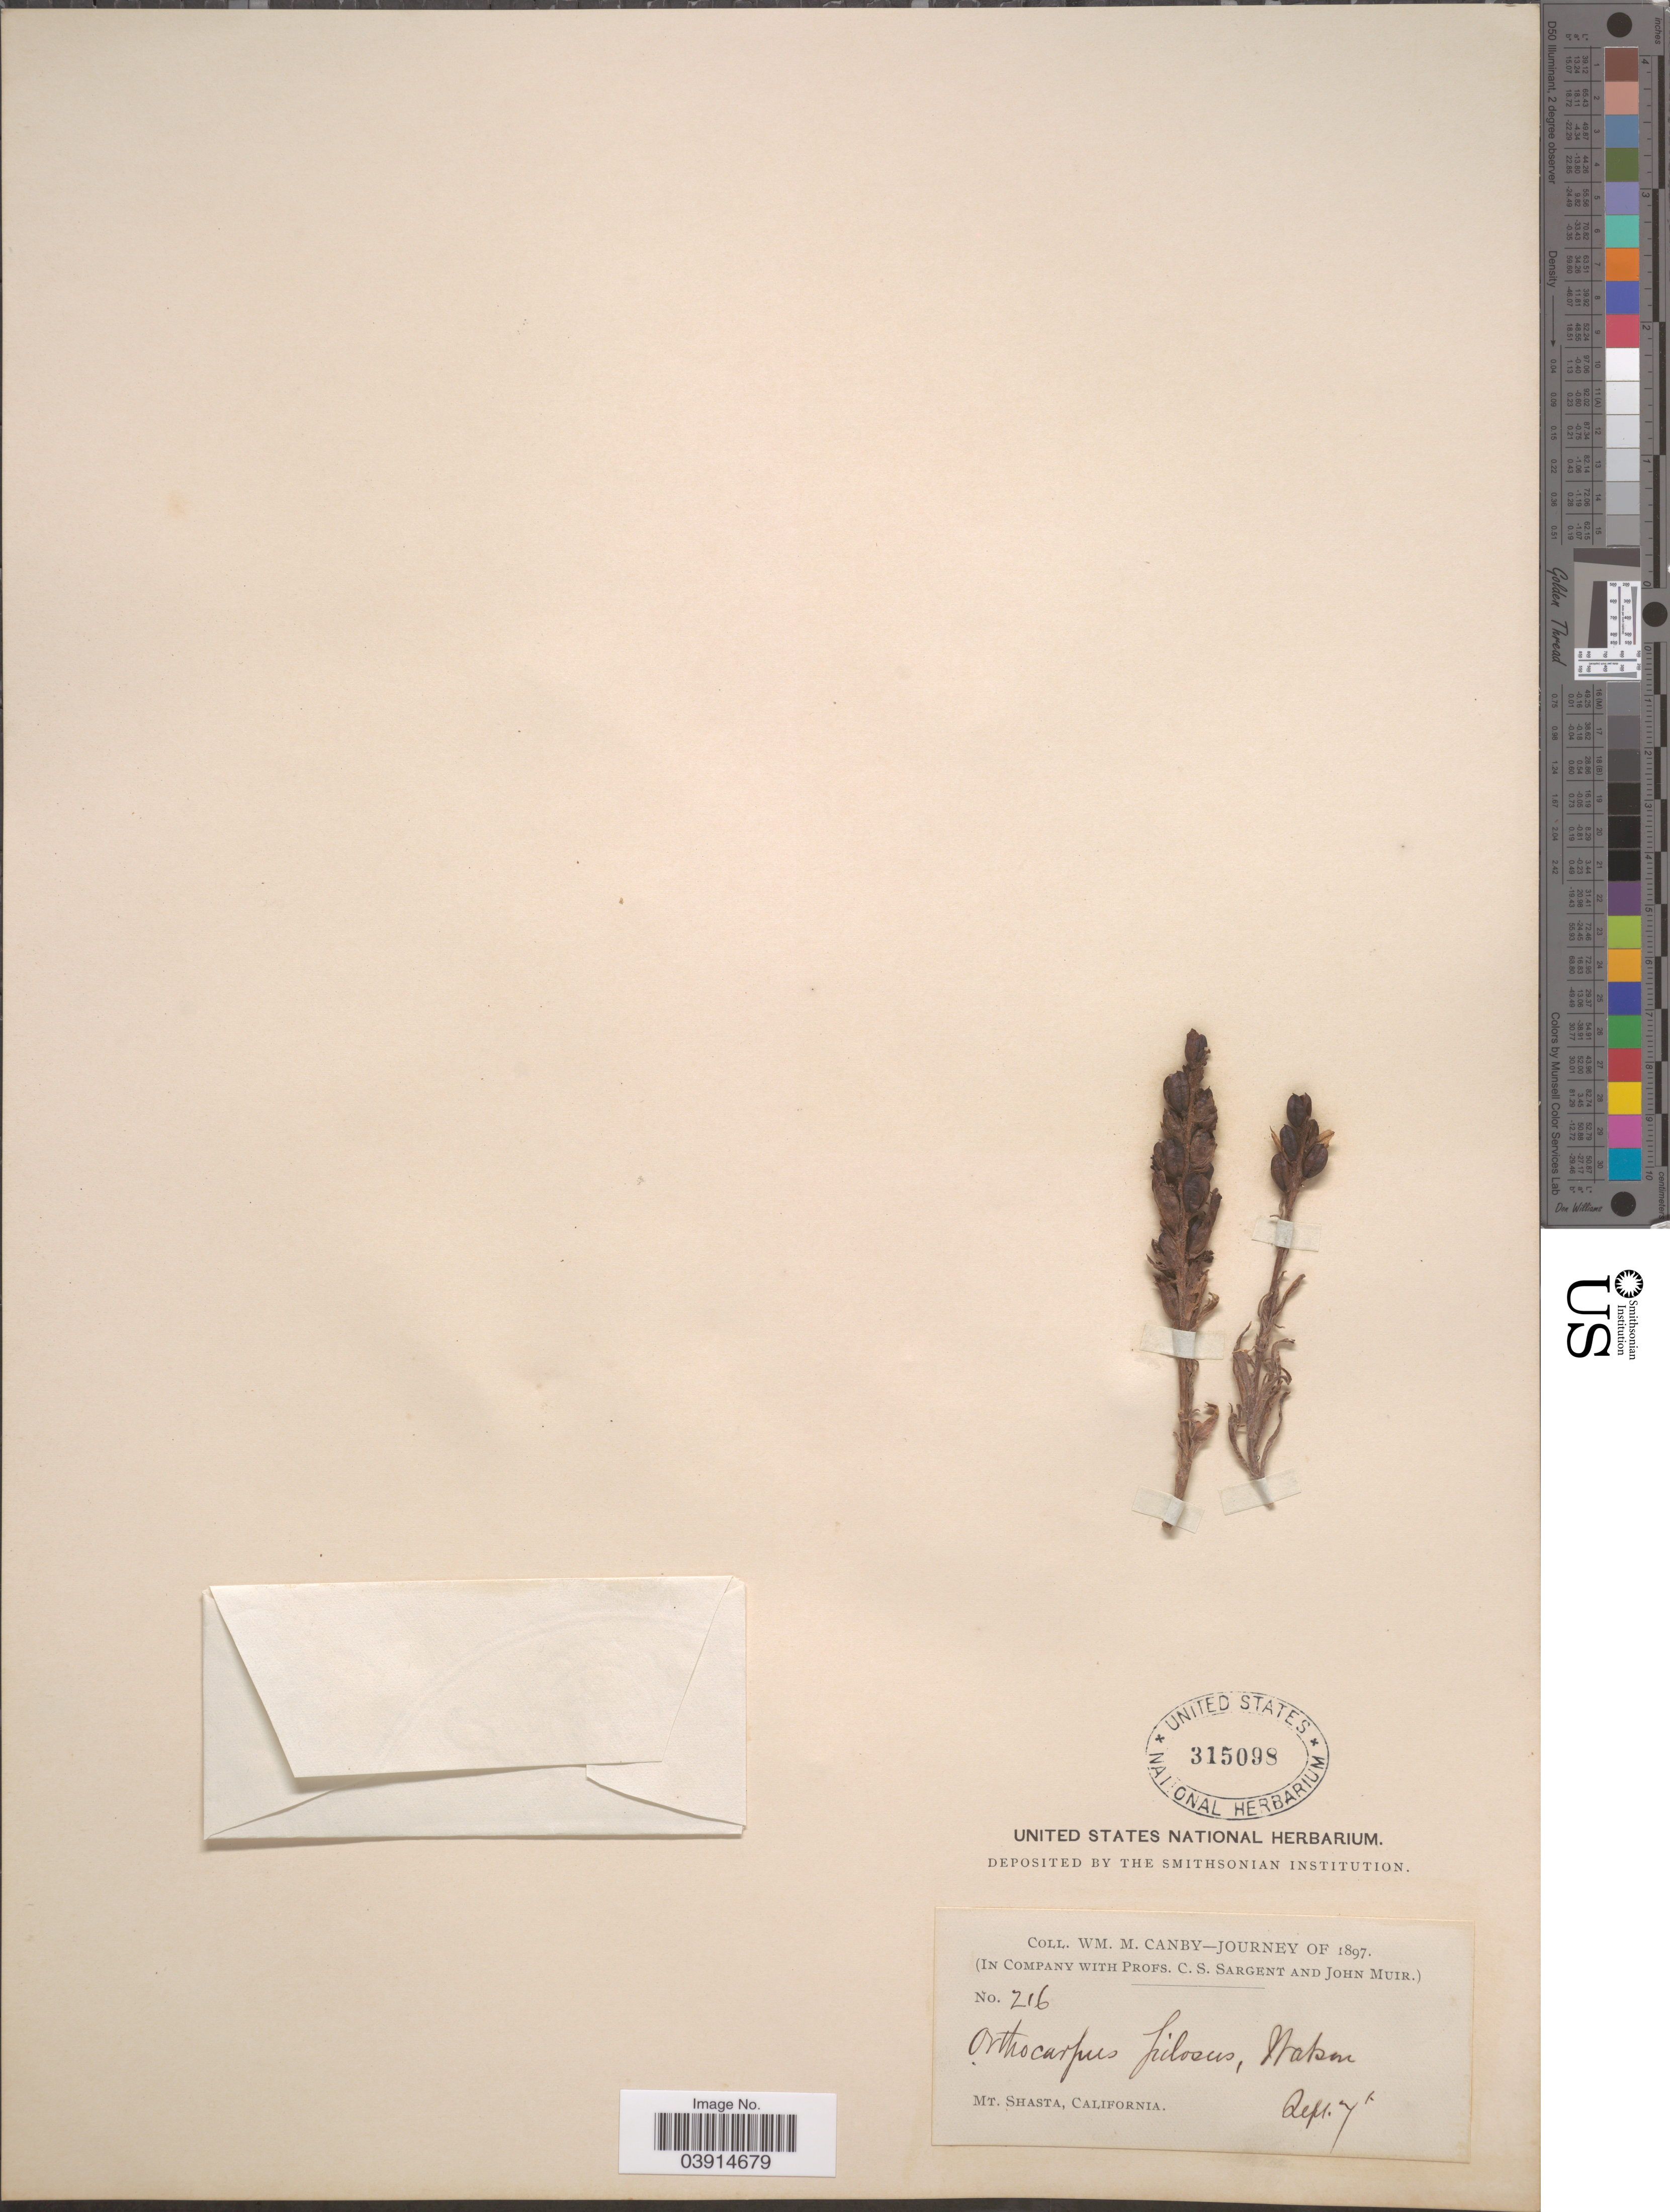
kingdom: Plantae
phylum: Tracheophyta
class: Magnoliopsida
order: Lamiales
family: Orobanchaceae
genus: Castilleja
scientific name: Castilleja sp.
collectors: W. M. Canby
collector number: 216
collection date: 1897-09-07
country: United States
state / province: California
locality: Mt. Shasta.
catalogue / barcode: US 315098